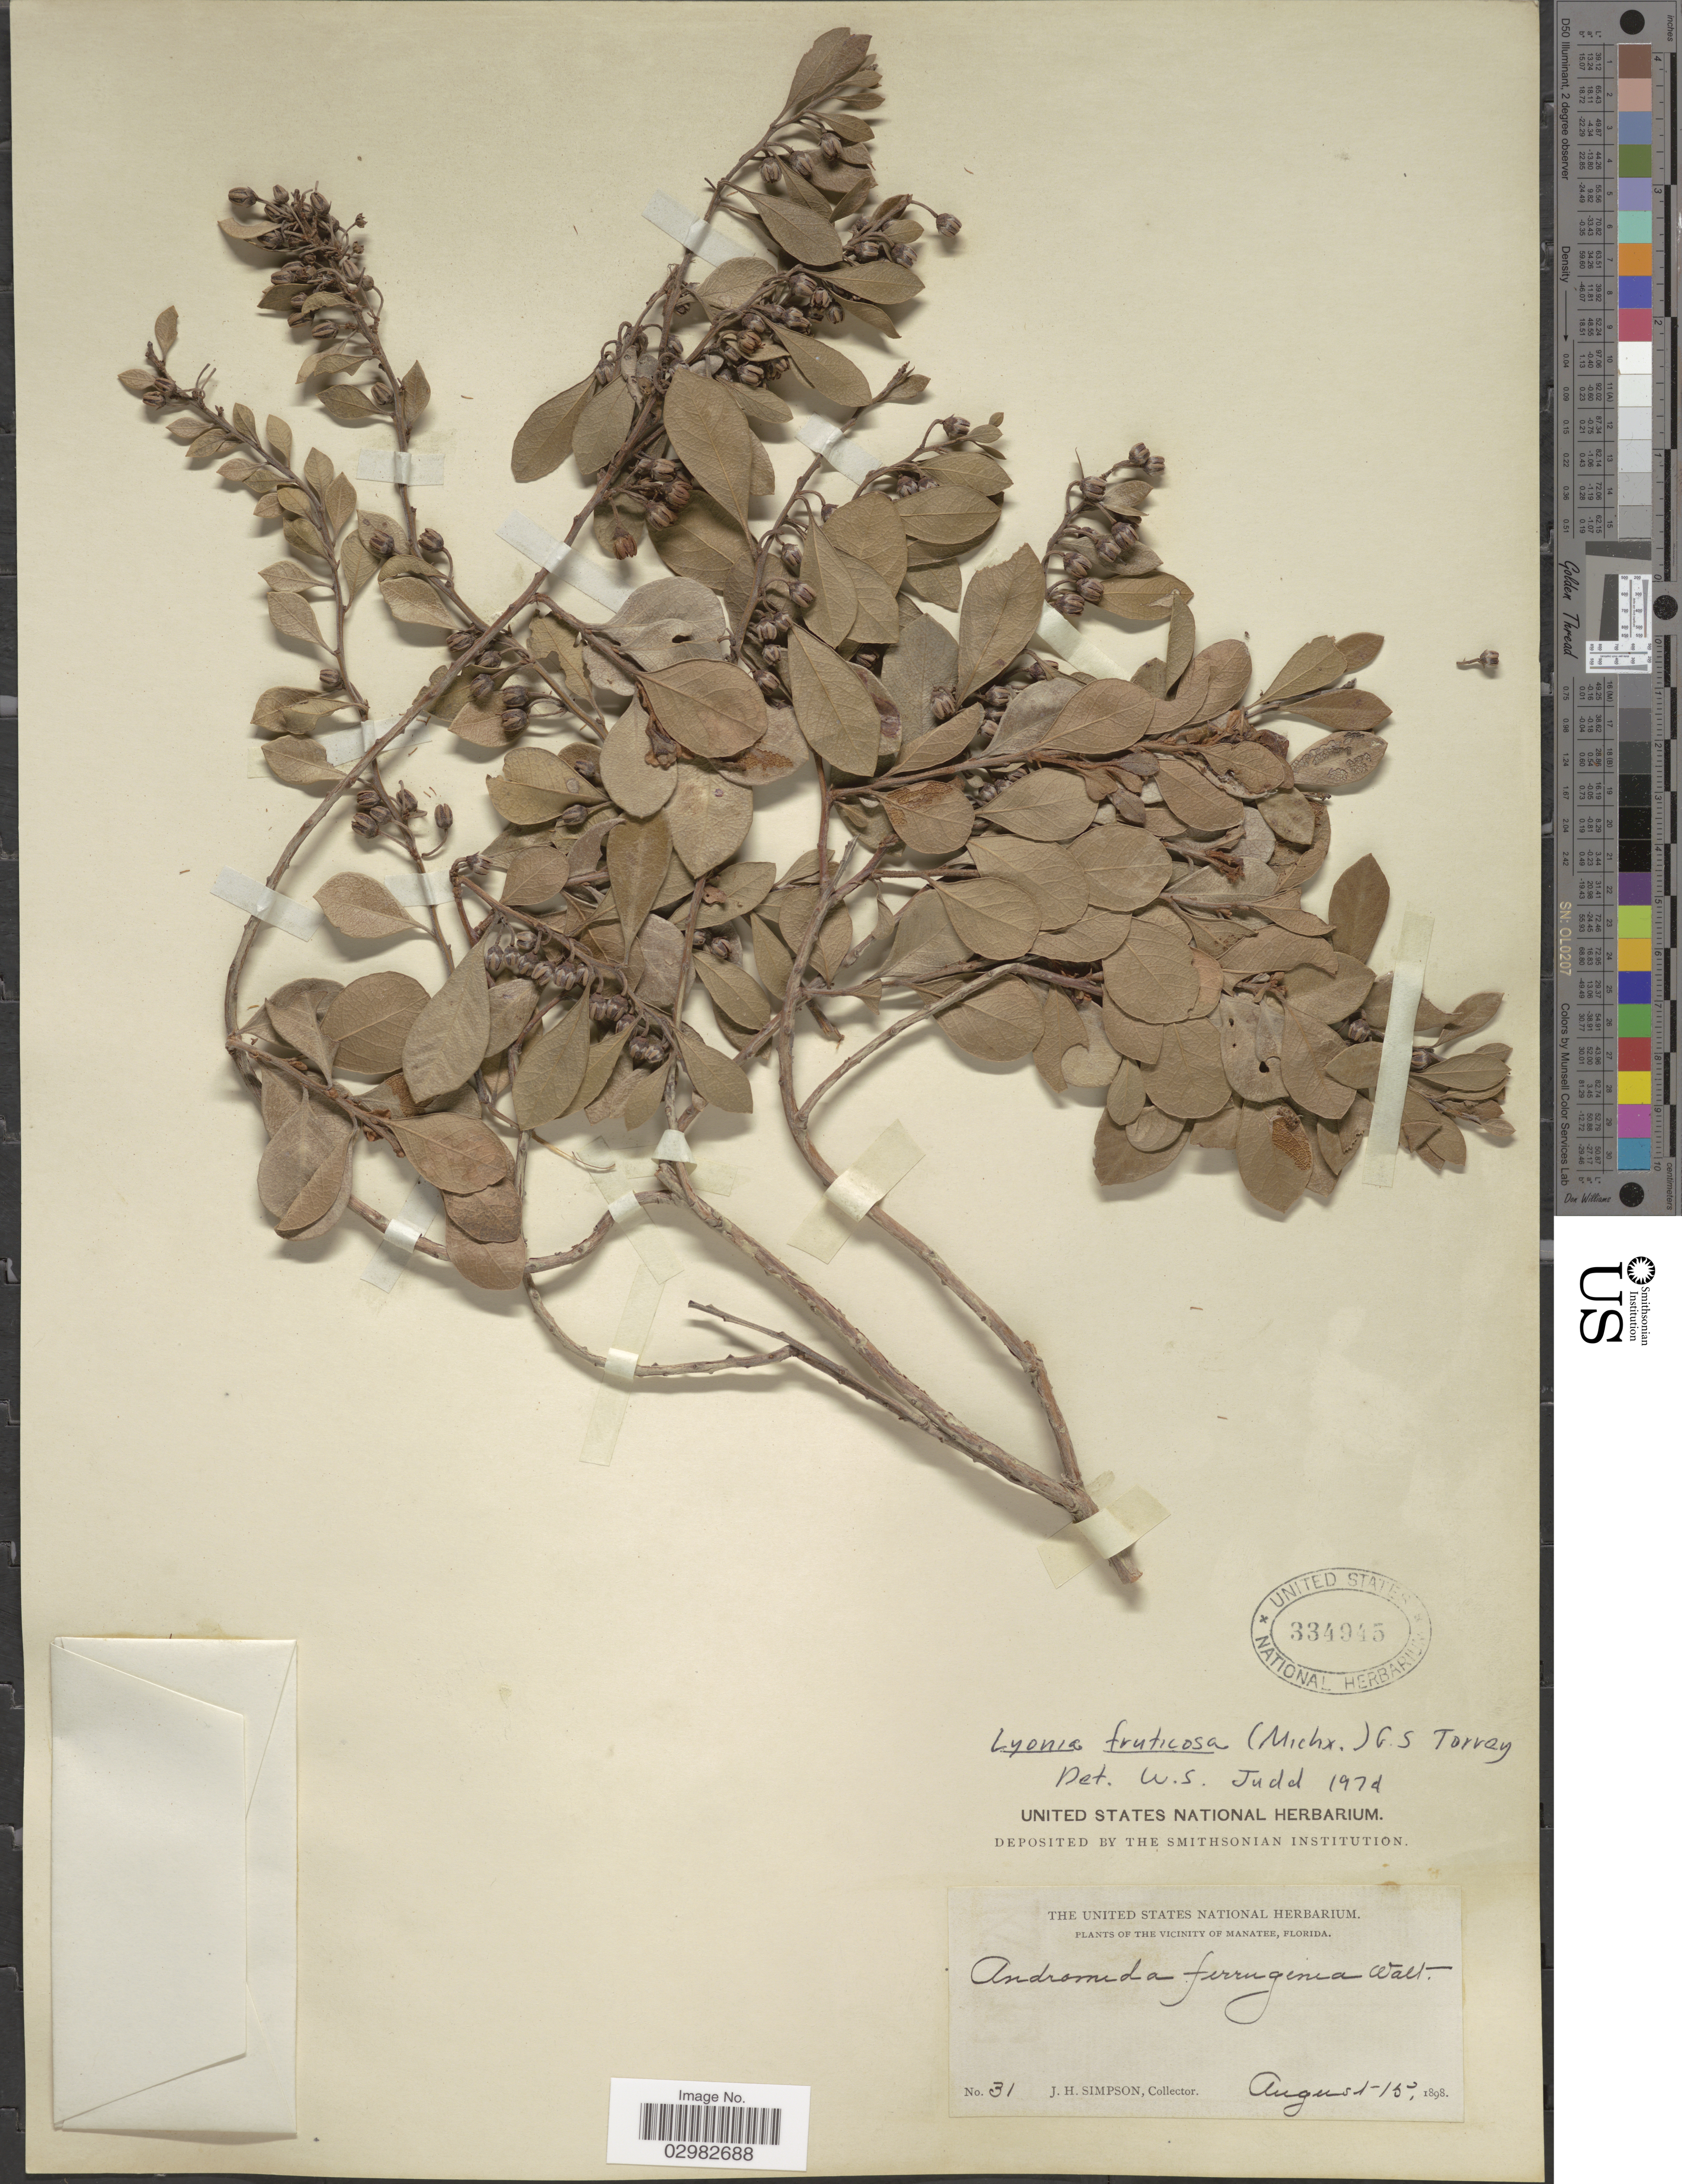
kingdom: Plantae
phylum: Tracheophyta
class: Magnoliopsida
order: Ericales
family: Ericaceae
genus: Lyonia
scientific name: Lyonia fruticosa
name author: (Michx.) G.S. Torr.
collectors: J. H. Simpson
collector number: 31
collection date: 1898-08-01/1898-08-15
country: United States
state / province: Florida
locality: Vicinity of Manatee.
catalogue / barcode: US 334945